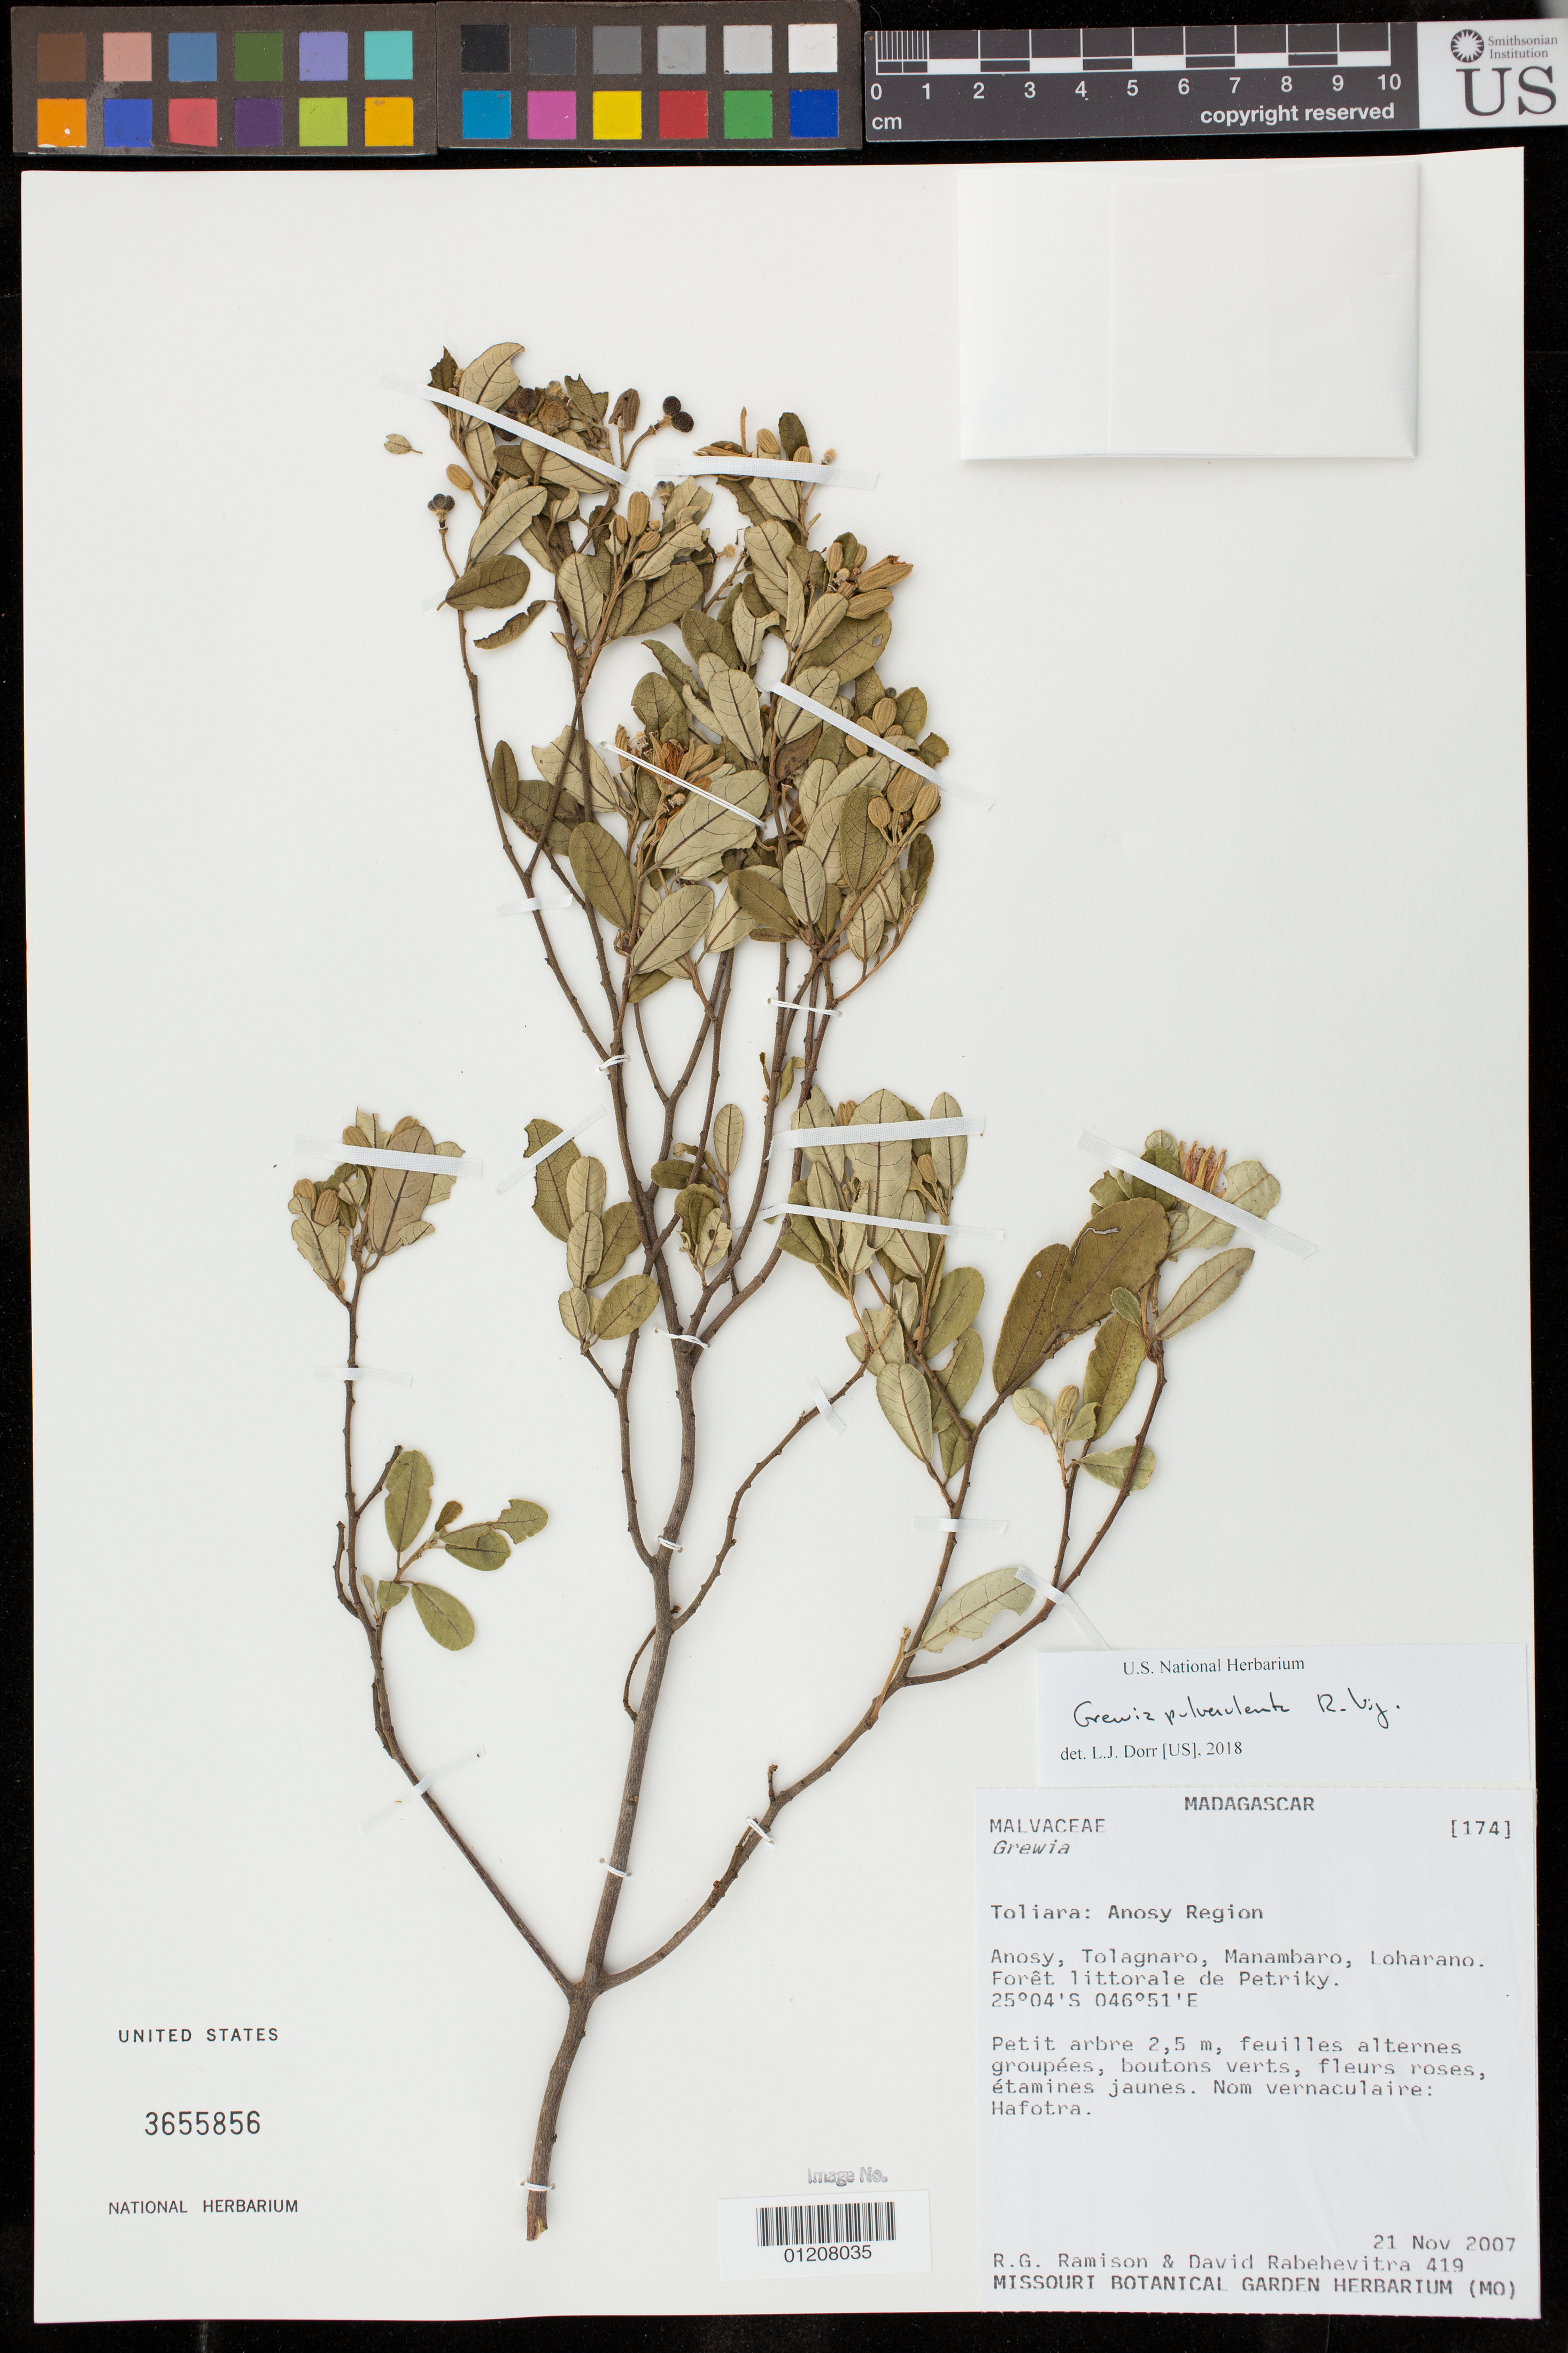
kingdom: Plantae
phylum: Tracheophyta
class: Magnoliopsida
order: Malvales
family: Malvaceae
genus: Grewia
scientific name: Grewia pulverulenta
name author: R. Vig.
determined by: Dorr, L. J., (BOT), Smithsonian Institution - National Museum of Natural History (UNITED STATES)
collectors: R. Ramison & D. Rabehevitra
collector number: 419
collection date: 2007-11-21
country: Madagascar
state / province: Anosy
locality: Anosy, Tolagnaro, Manambaro, Loharano. Foret littorale de Petriky.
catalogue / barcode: US 3655856